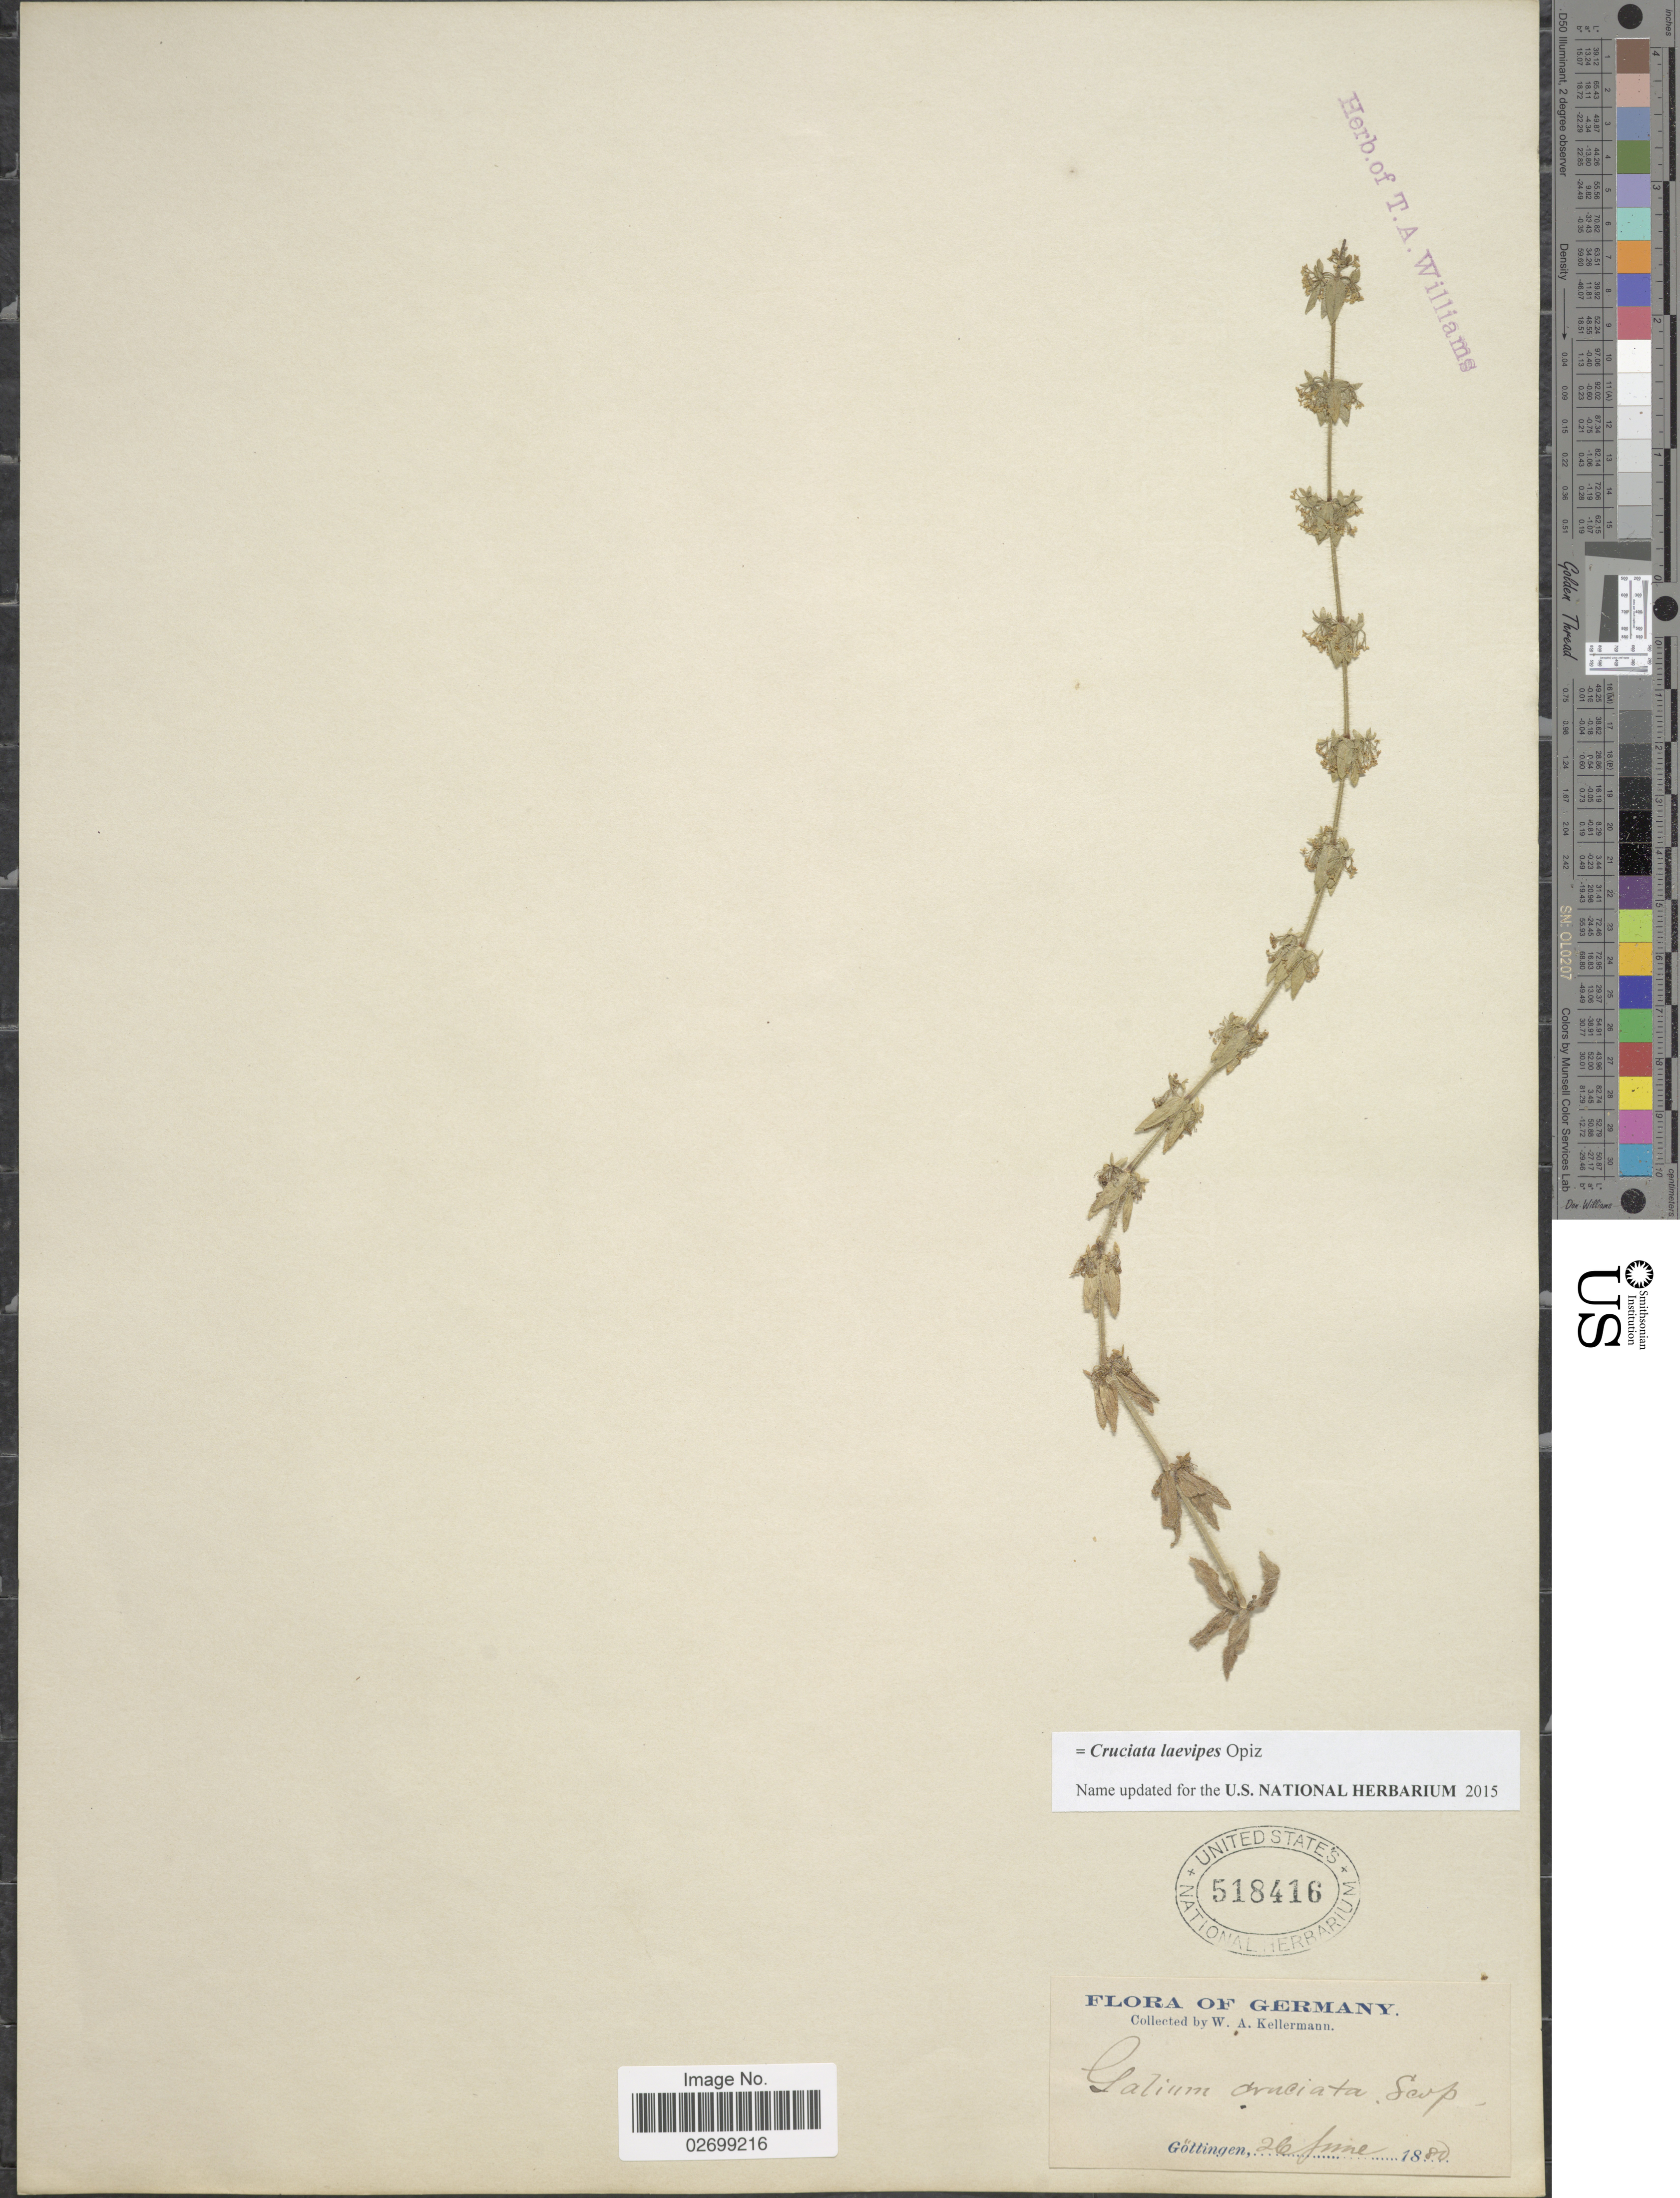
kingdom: Plantae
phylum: Tracheophyta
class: Magnoliopsida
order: Gentianales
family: Rubiaceae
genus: Cruciata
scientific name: Cruciata laevipes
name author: Opiz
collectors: W. A. Kellermann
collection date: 1880-06-26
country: Germany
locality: Gottingen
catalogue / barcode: US 518416